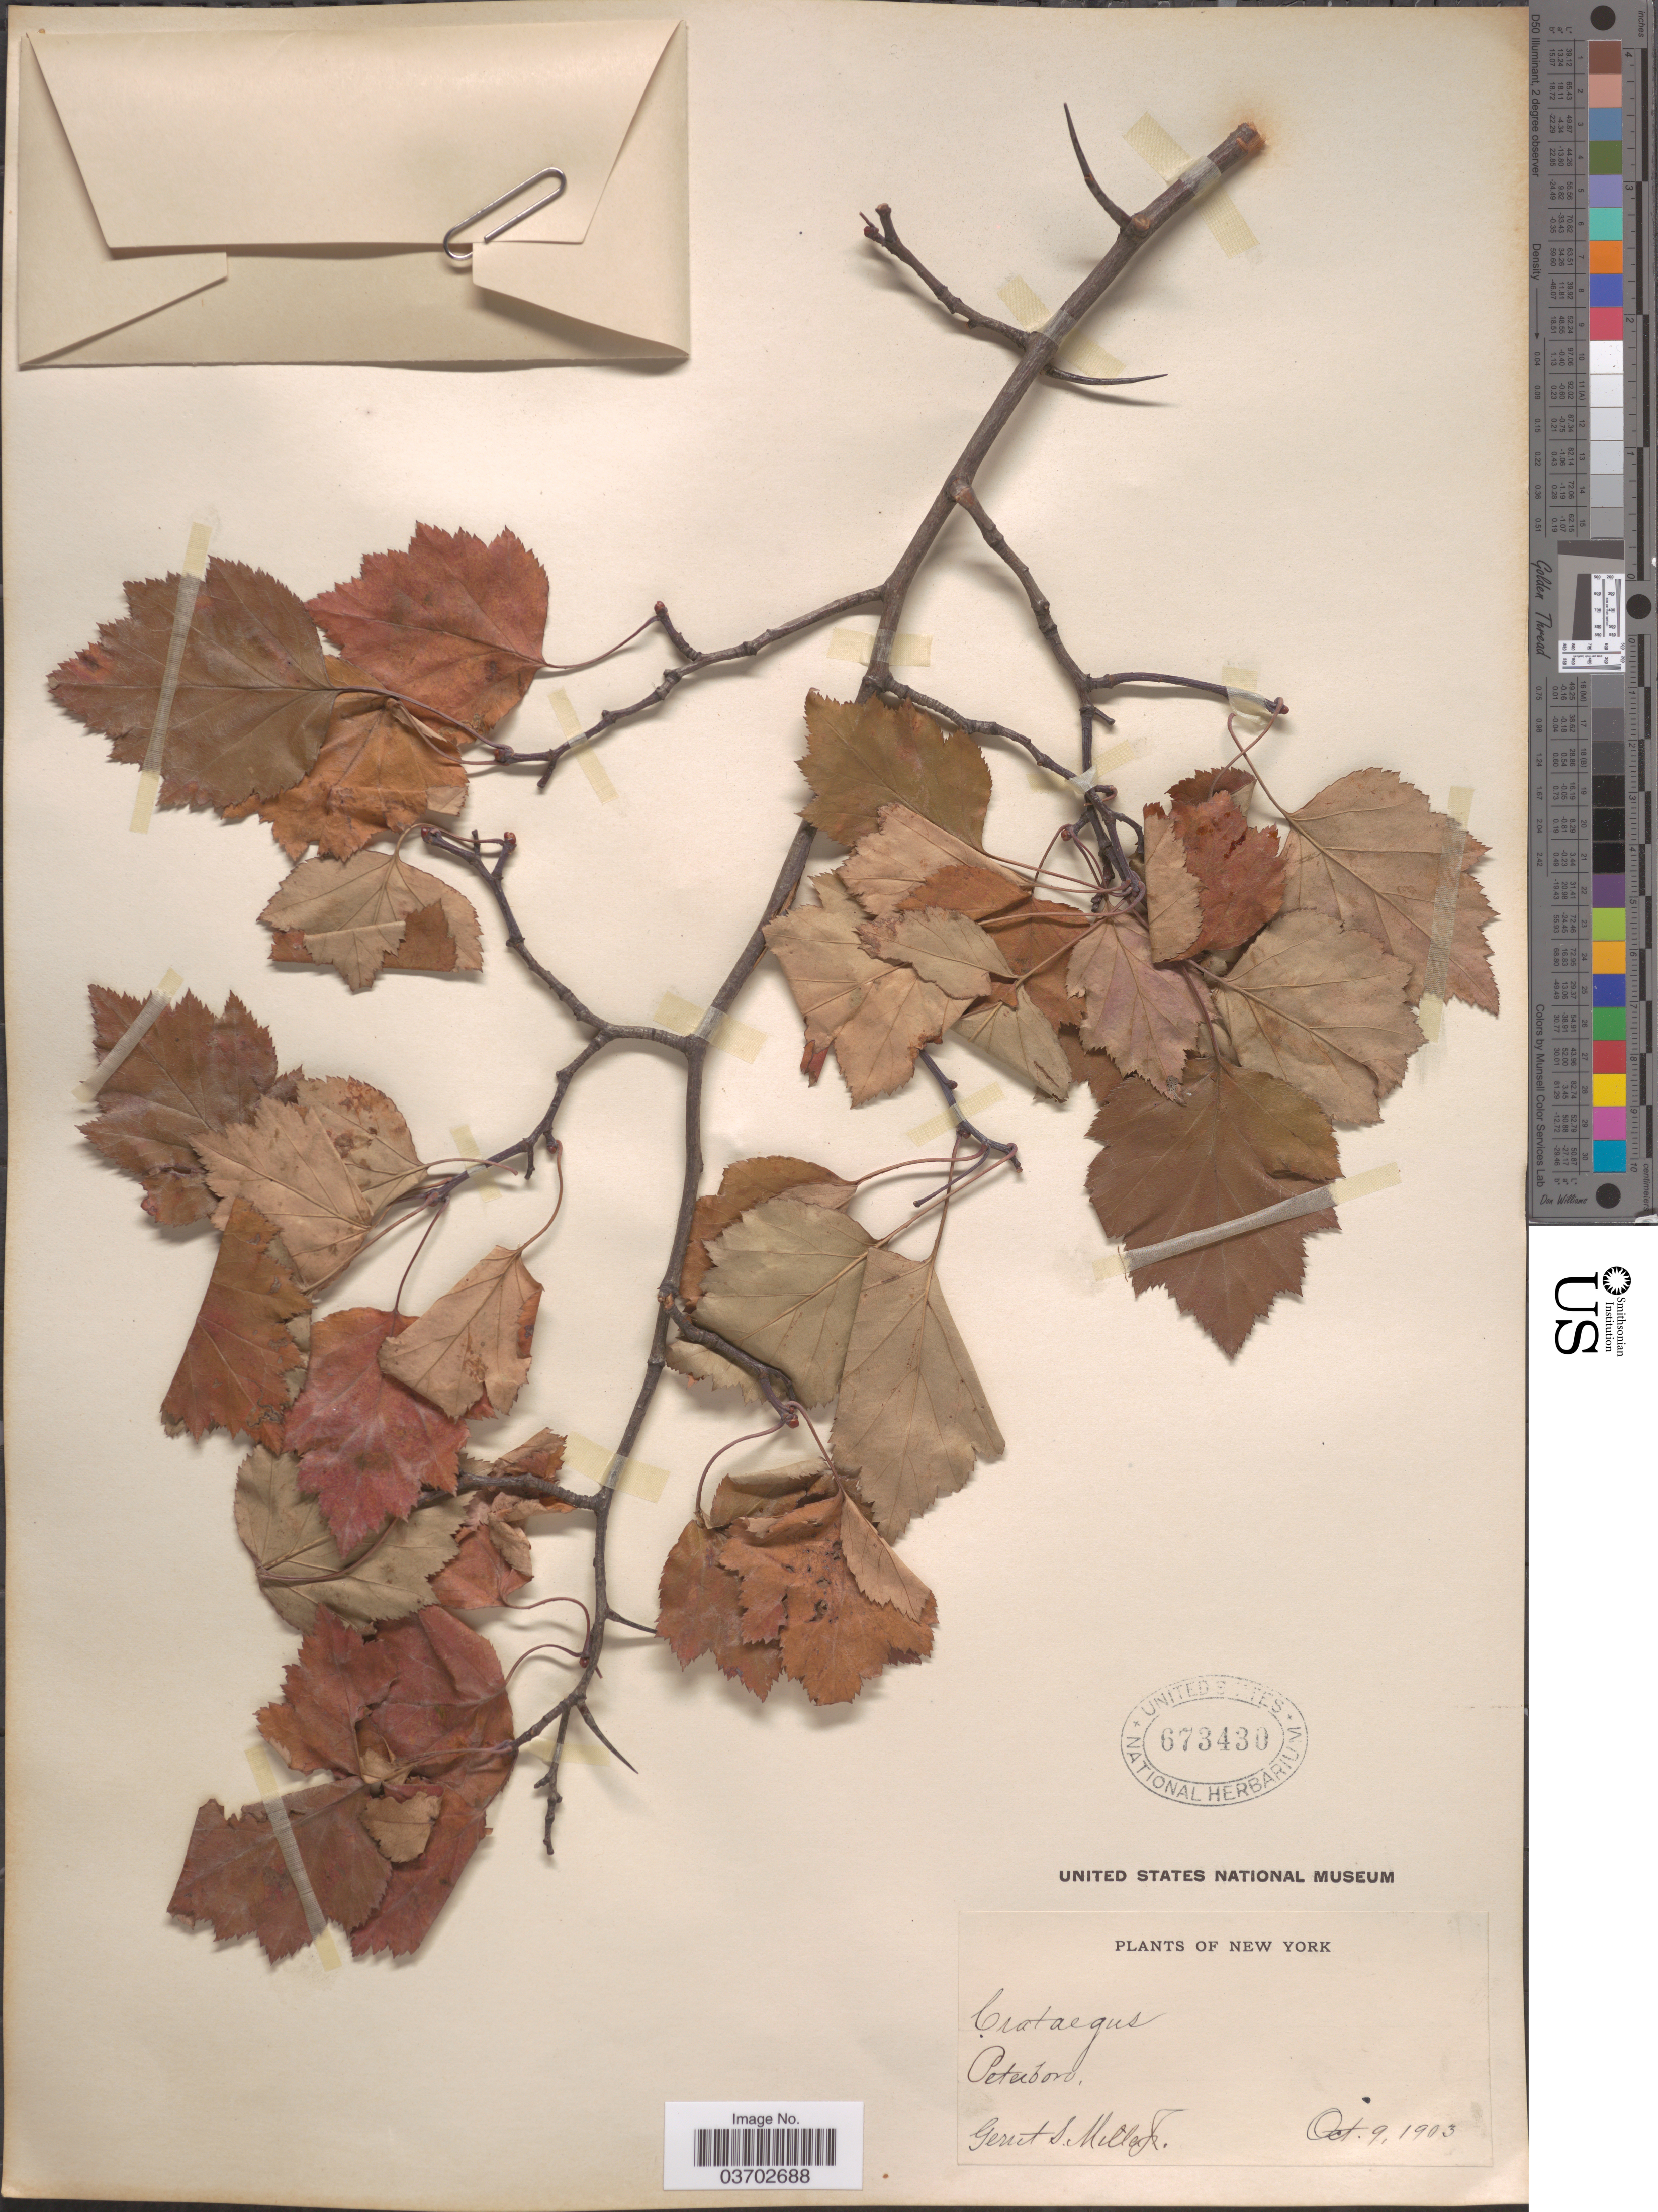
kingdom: Plantae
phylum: Tracheophyta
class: Magnoliopsida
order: Rosales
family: Rosaceae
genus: Crataegus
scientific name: Crataegus sp.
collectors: G. S. Miller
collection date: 1903-10-09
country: United States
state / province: New York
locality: Peterboro.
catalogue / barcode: US 673430